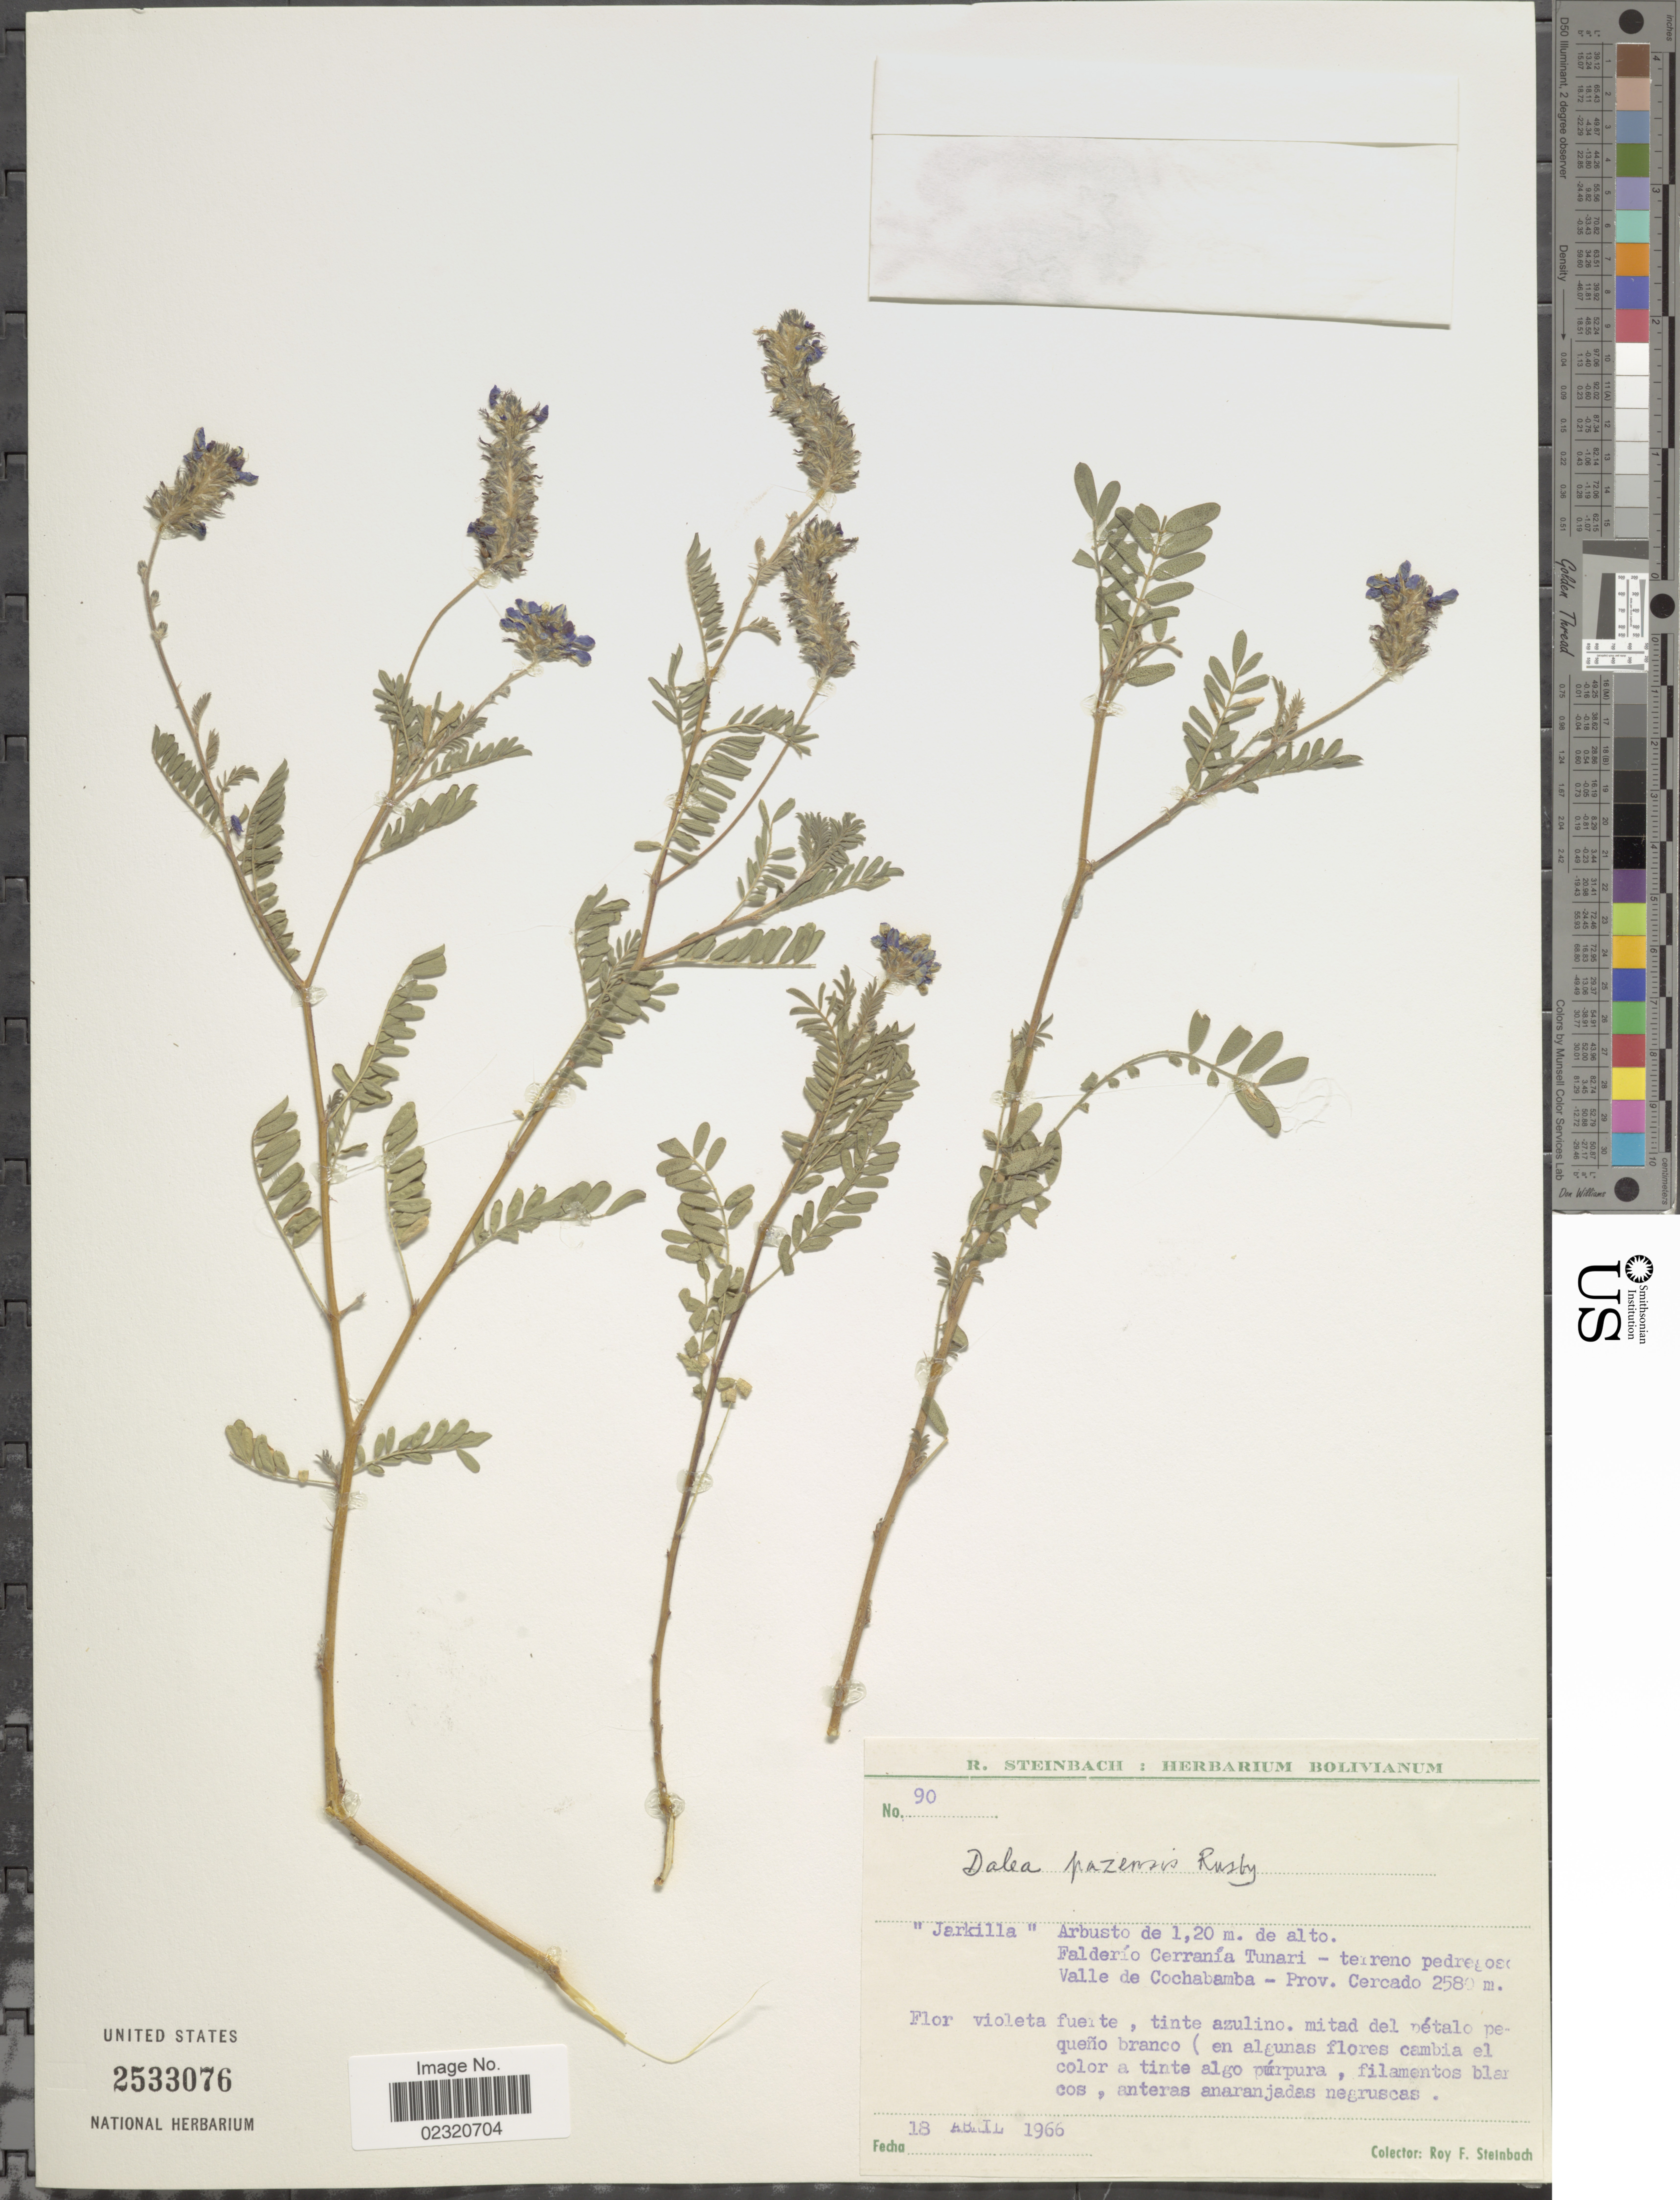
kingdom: Plantae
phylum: Tracheophyta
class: Magnoliopsida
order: Fabales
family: Fabaceae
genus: Dalea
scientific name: Dalea pazensis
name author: Rusby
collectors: R. F. Steinbach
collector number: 90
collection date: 1966-04-18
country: Bolivia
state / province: Cochabamba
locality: Valle de Cochabamba - Prov. Cercado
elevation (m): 2580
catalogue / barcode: US 2533076